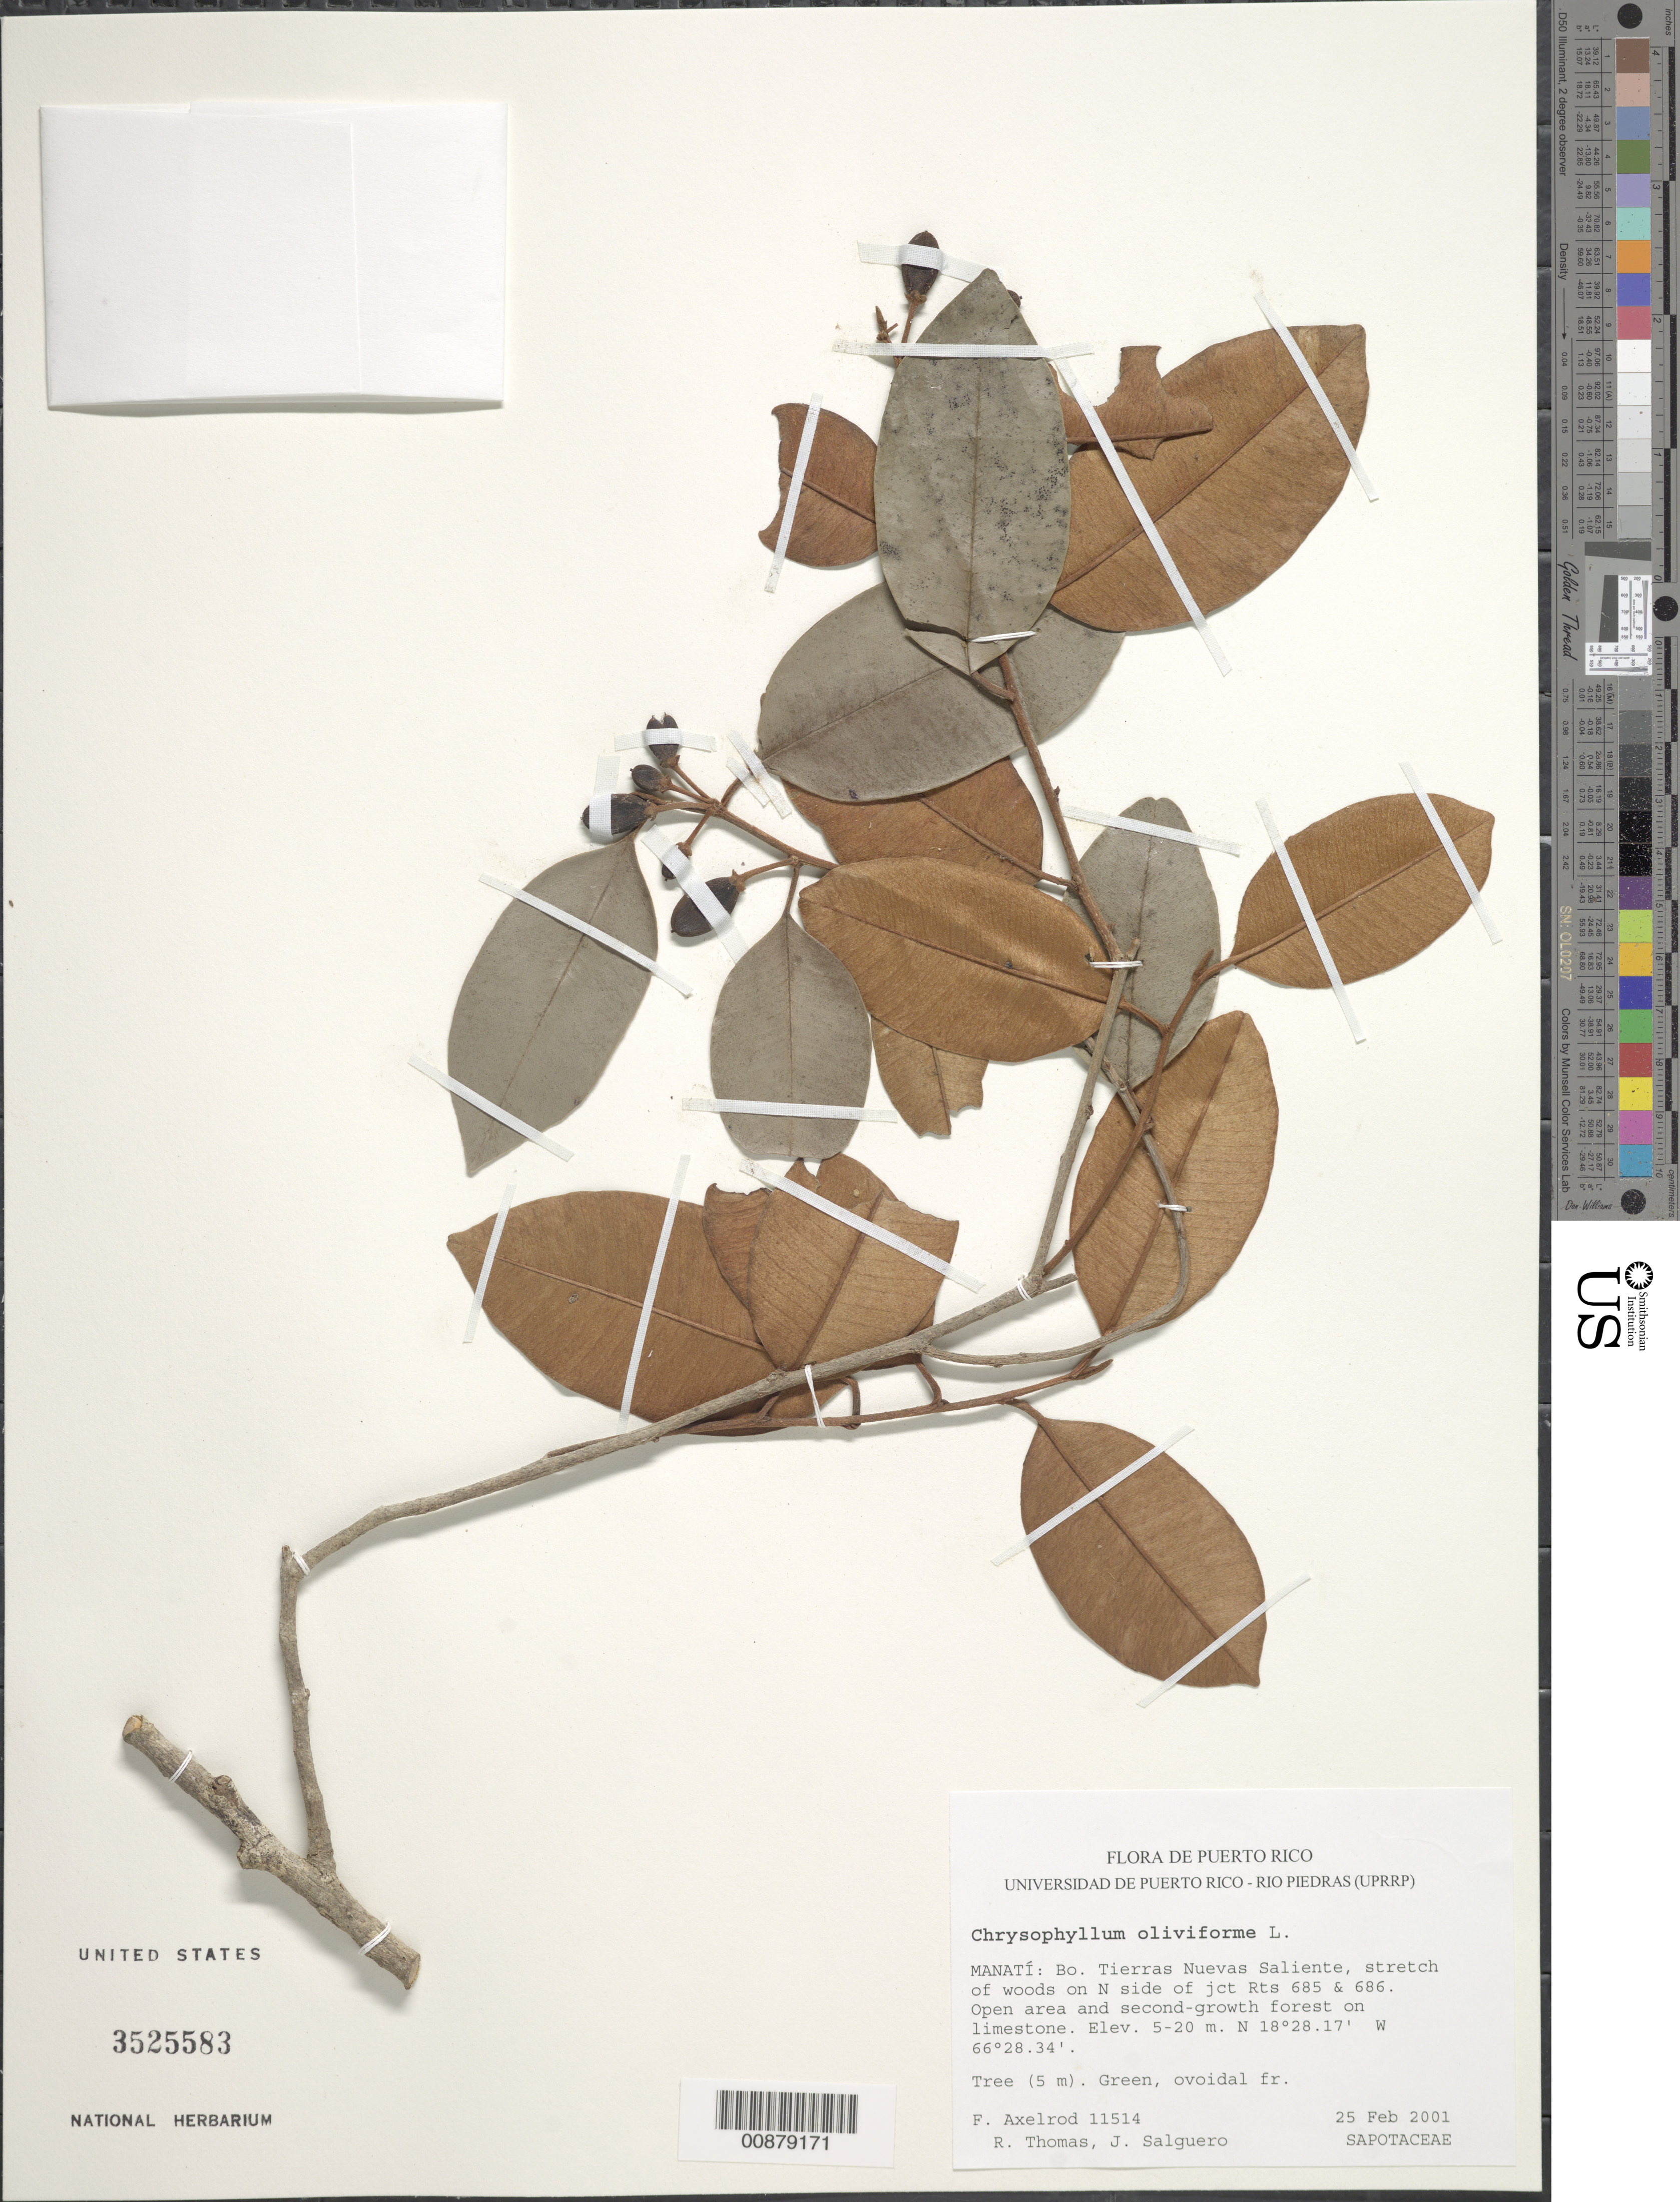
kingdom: Plantae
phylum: Tracheophyta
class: Magnoliopsida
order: Ericales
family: Sapotaceae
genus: Chrysophyllum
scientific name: Chrysophyllum oliviforme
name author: L.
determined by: Axelrod, F. S.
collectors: F. S. Axelrod, R. Thomas & J. Salguero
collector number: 11514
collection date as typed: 25 Feb 2001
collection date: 2001-02-25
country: Puerto Rico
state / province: Manatí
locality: Bo. Tierras Nuevas Saliente, stretch of woods on N side of jcts. Rts. 685 & 686.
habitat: Open area and second-growth forest on limestone.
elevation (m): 5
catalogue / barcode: US 3525583